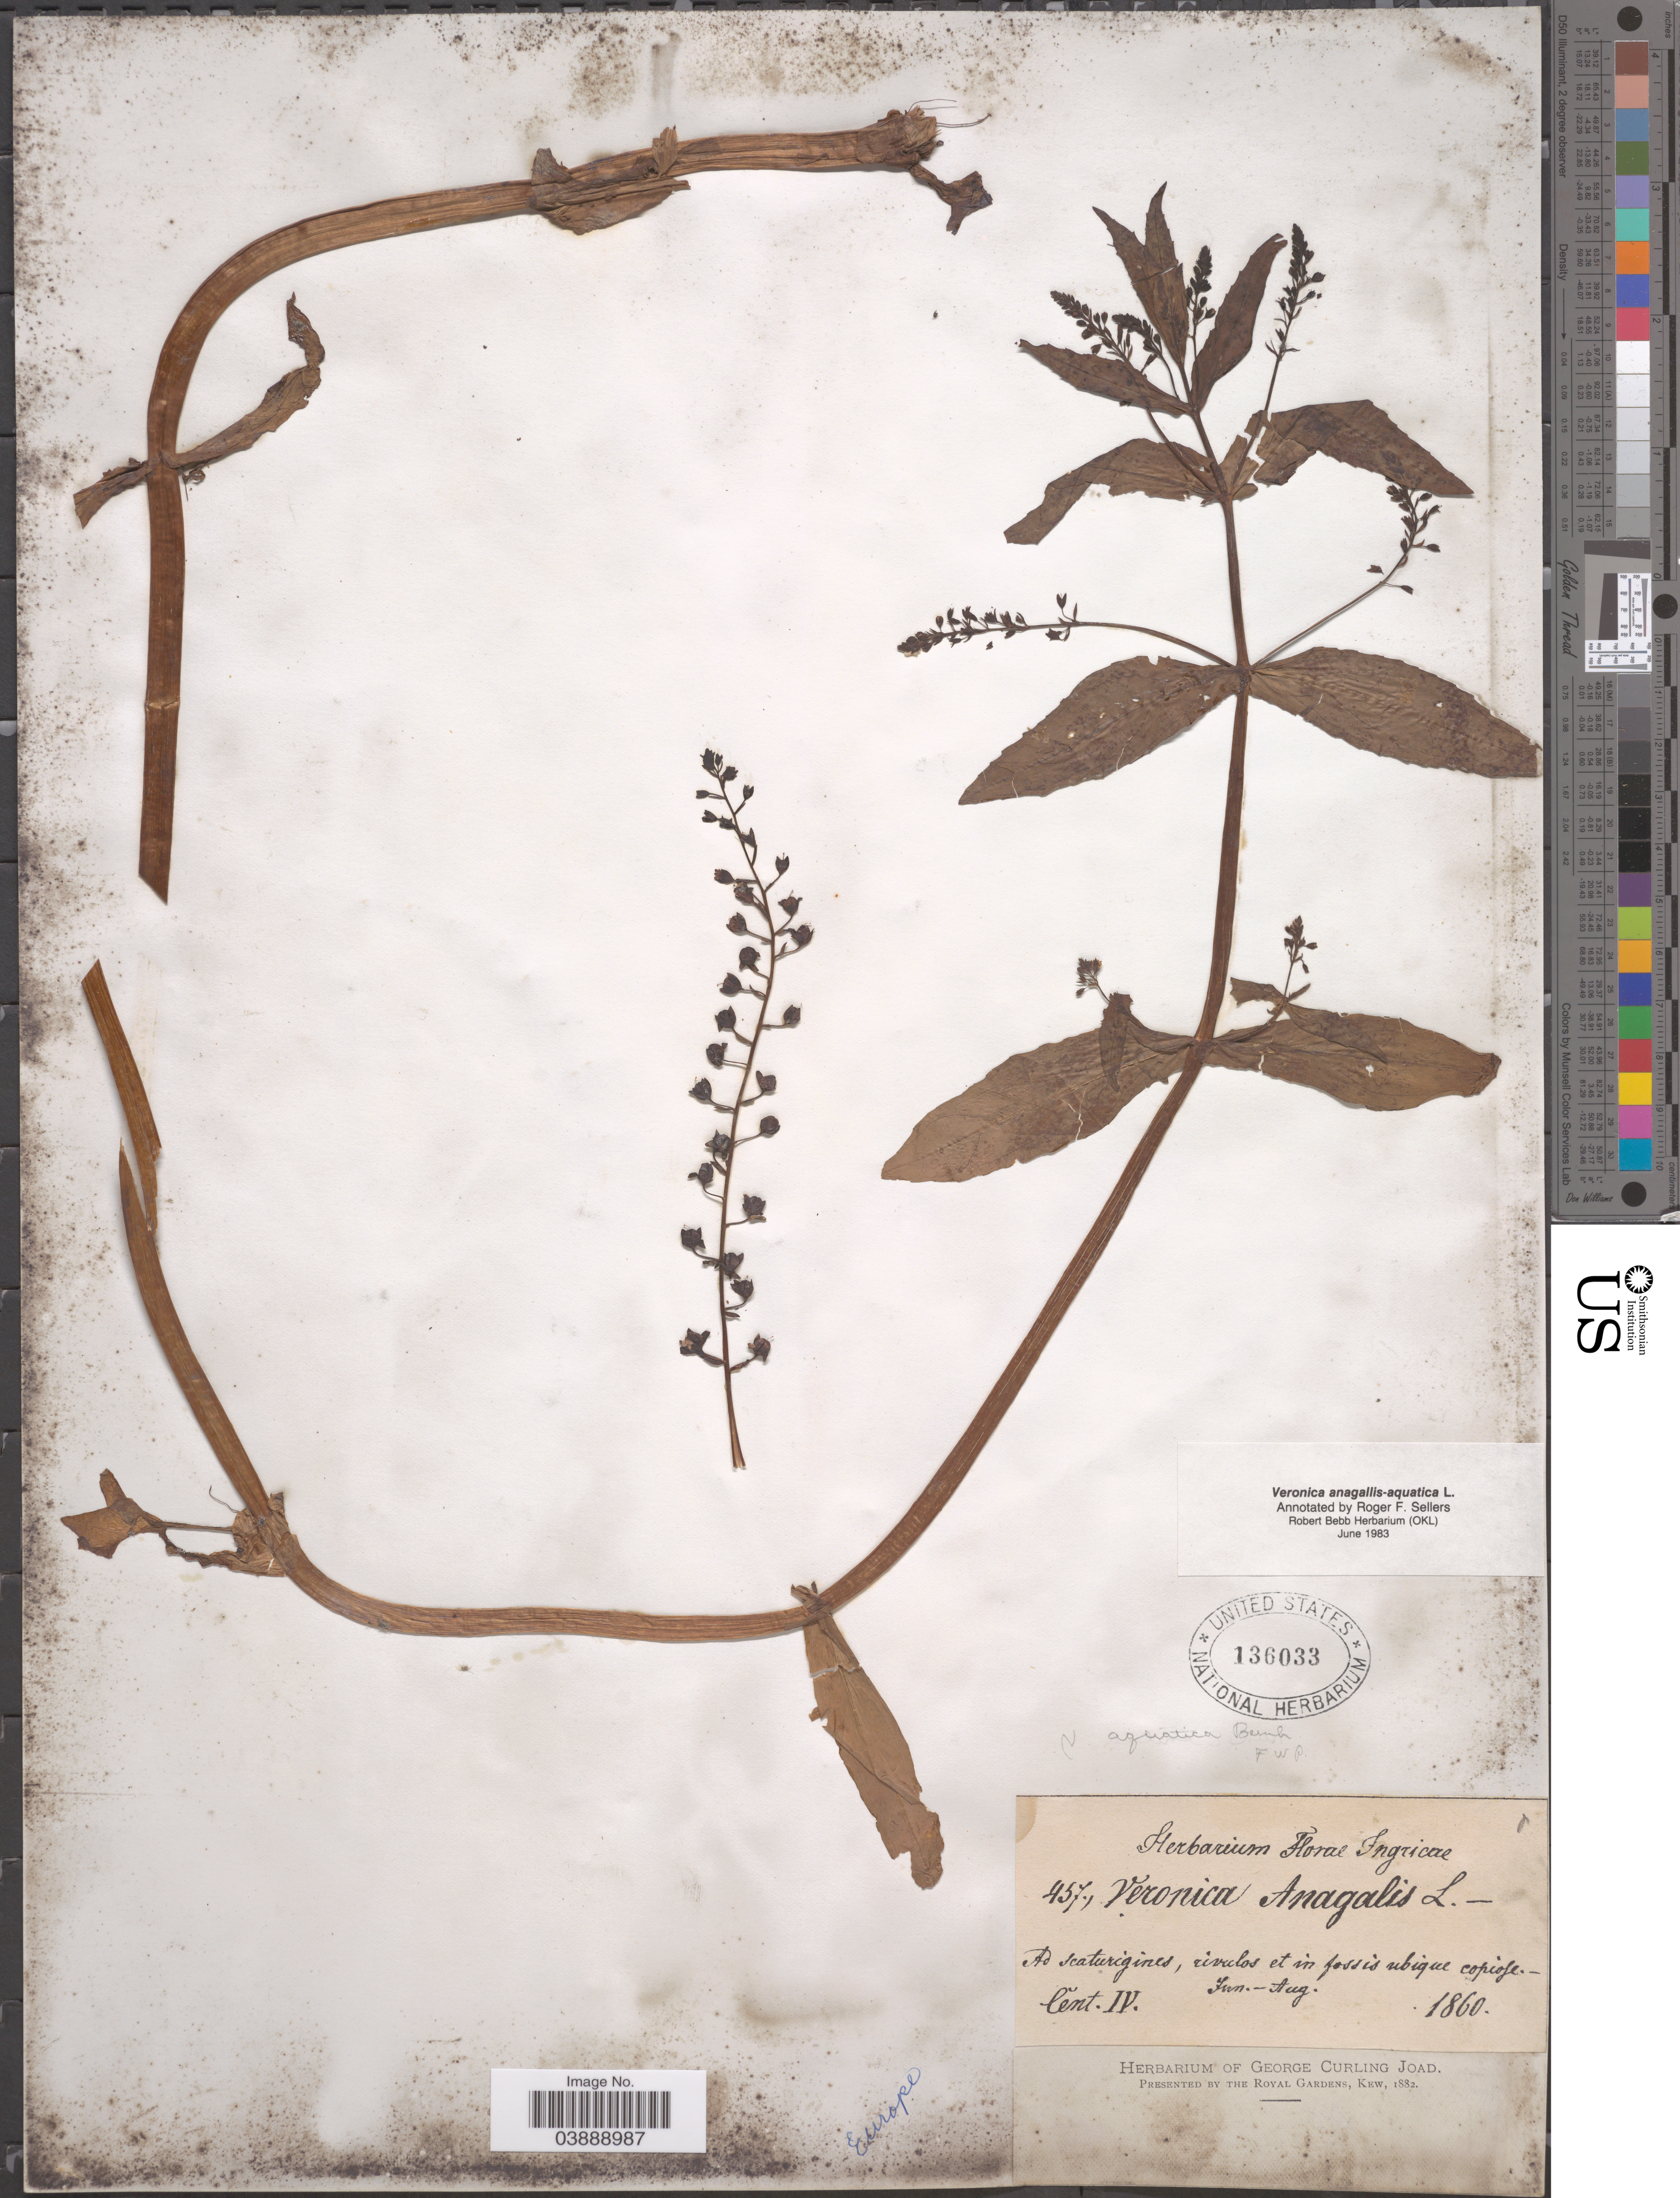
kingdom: Plantae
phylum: Tracheophyta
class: Magnoliopsida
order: Lamiales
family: Plantaginaceae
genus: Veronica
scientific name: Veronica anagallis-aquatica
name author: L.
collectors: ex herb. Florae Ingricae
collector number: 457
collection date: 1860-06/1860-08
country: Ukraine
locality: Ad scaturigines, rivulos et in fossis ubique copiofe. Cent. IV. [interpreted]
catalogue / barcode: US 136033